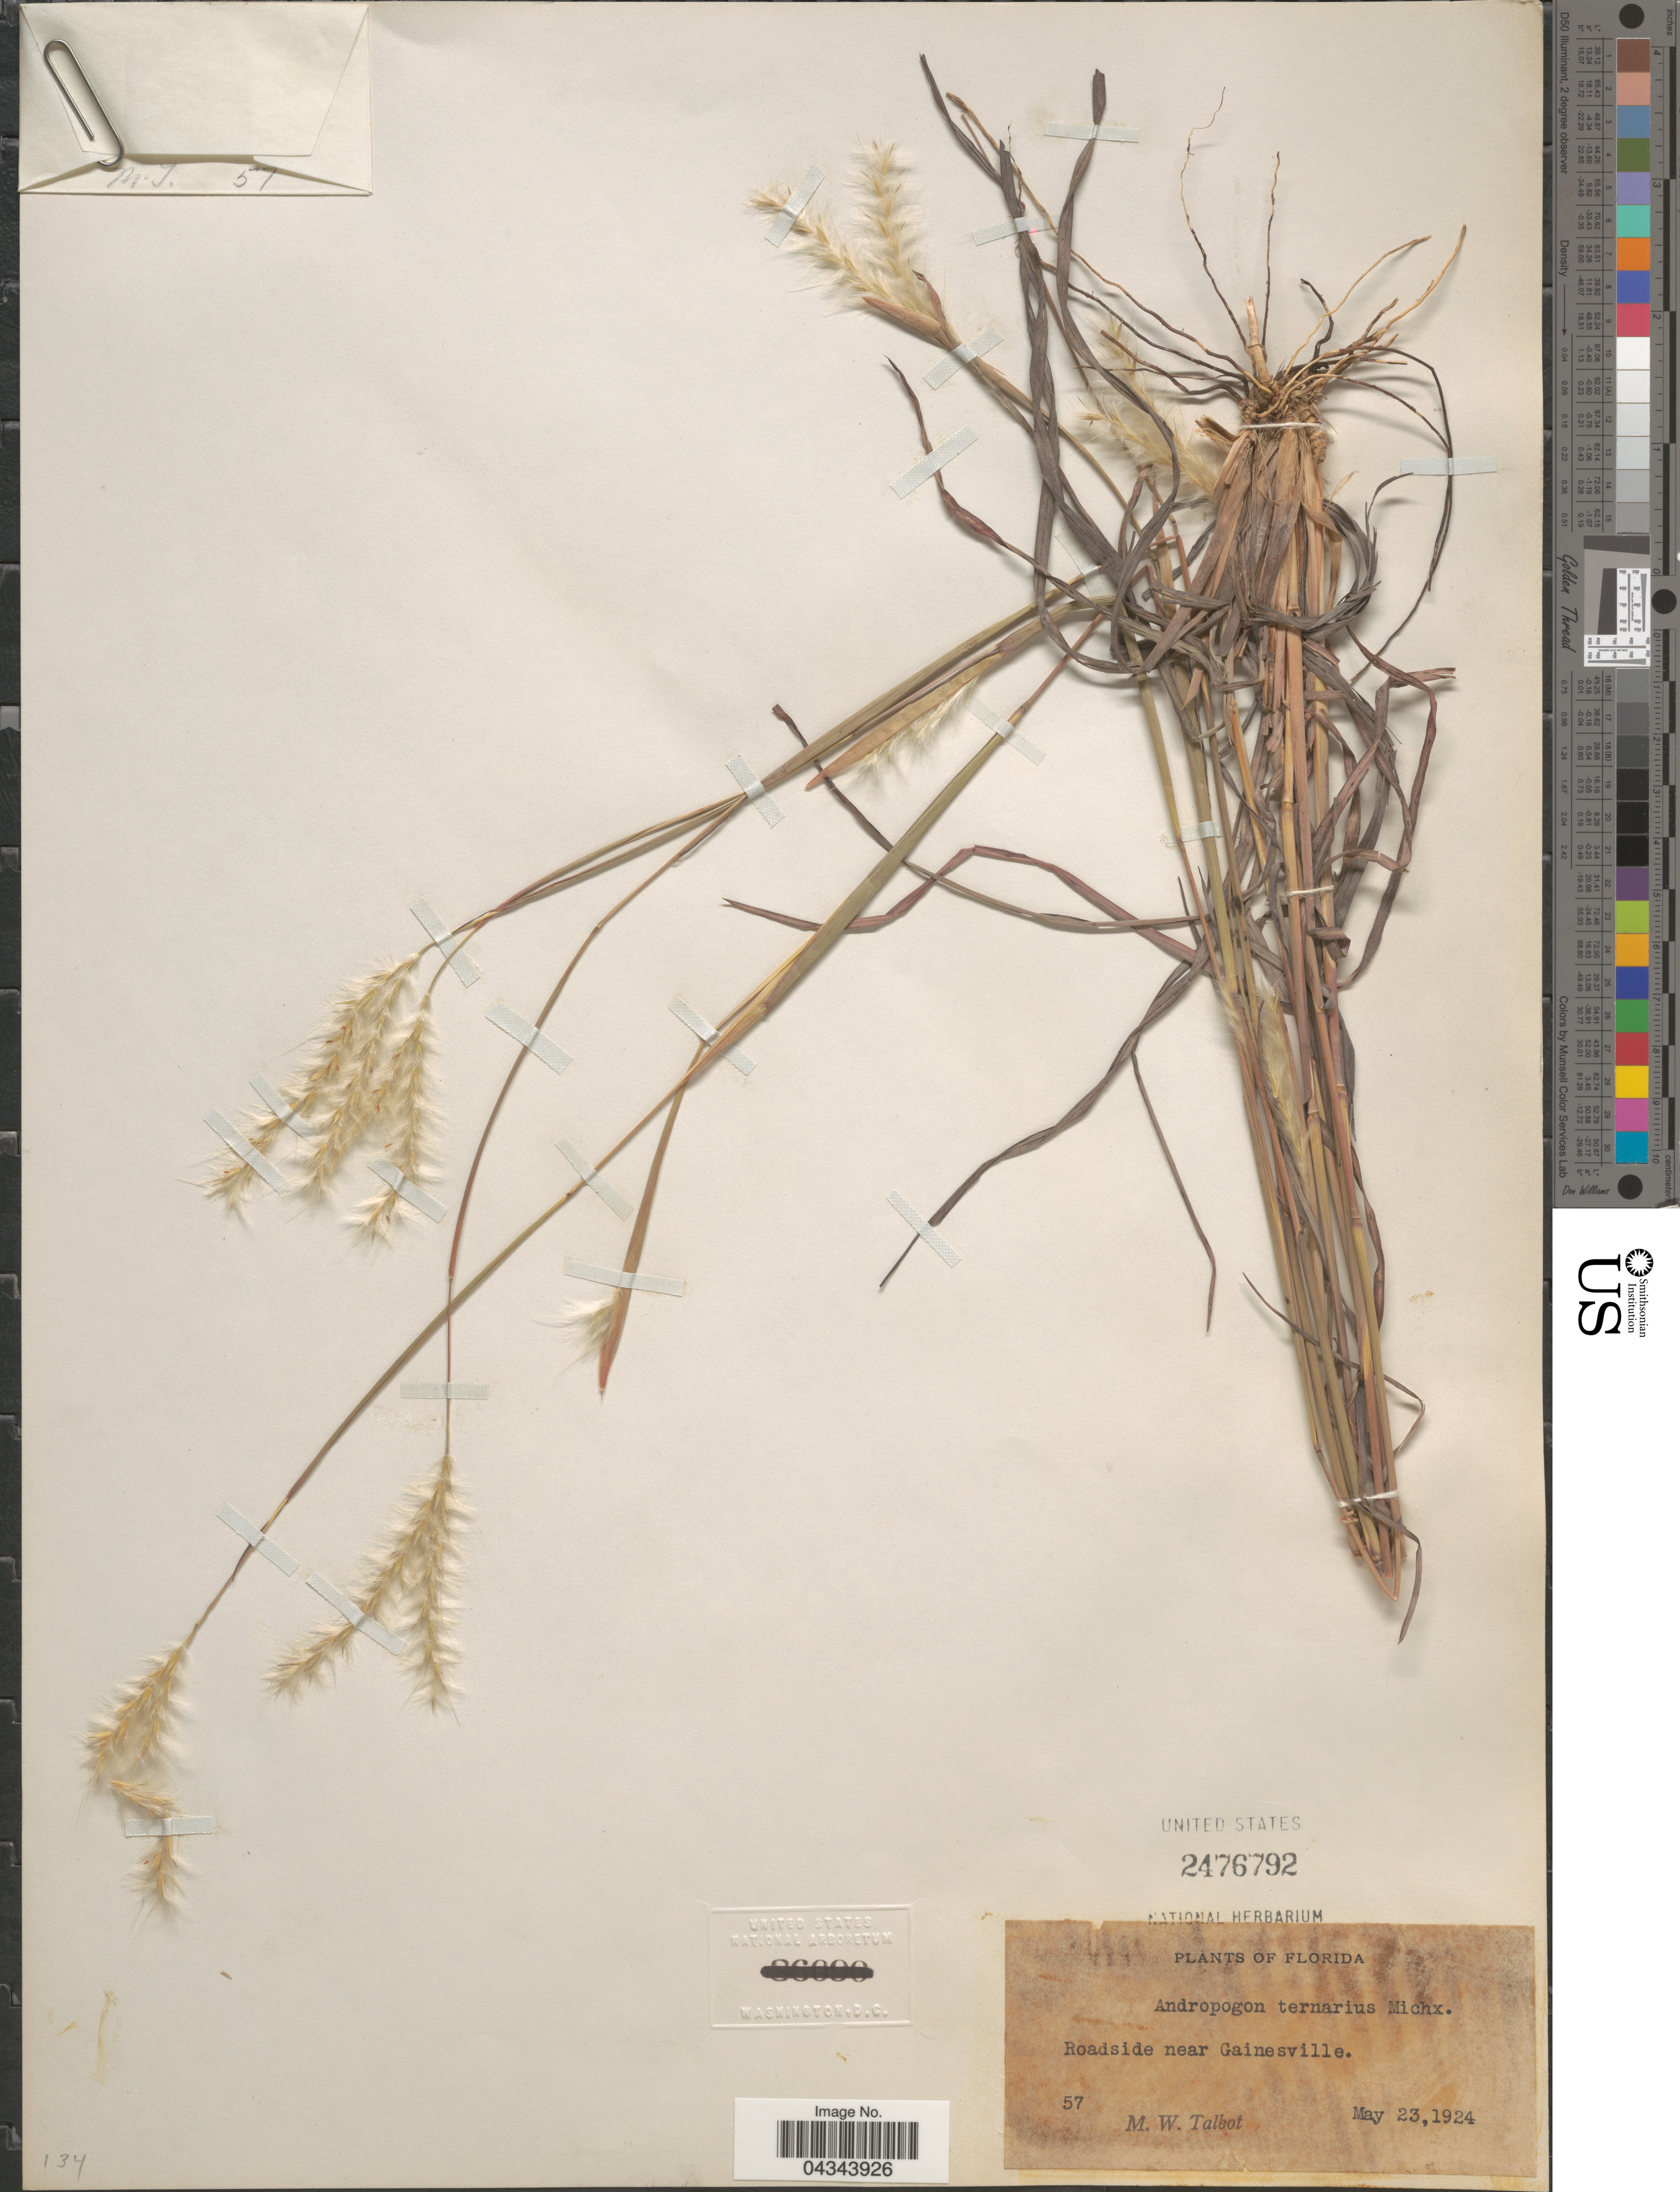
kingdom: Plantae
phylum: Tracheophyta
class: Liliopsida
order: Poales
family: Poaceae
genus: Andropogon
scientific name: Andropogon ternarius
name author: Michx.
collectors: M. Talbot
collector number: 57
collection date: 1924-05-23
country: United States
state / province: Florida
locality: Roadside near Gainesville.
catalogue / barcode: US 2476792